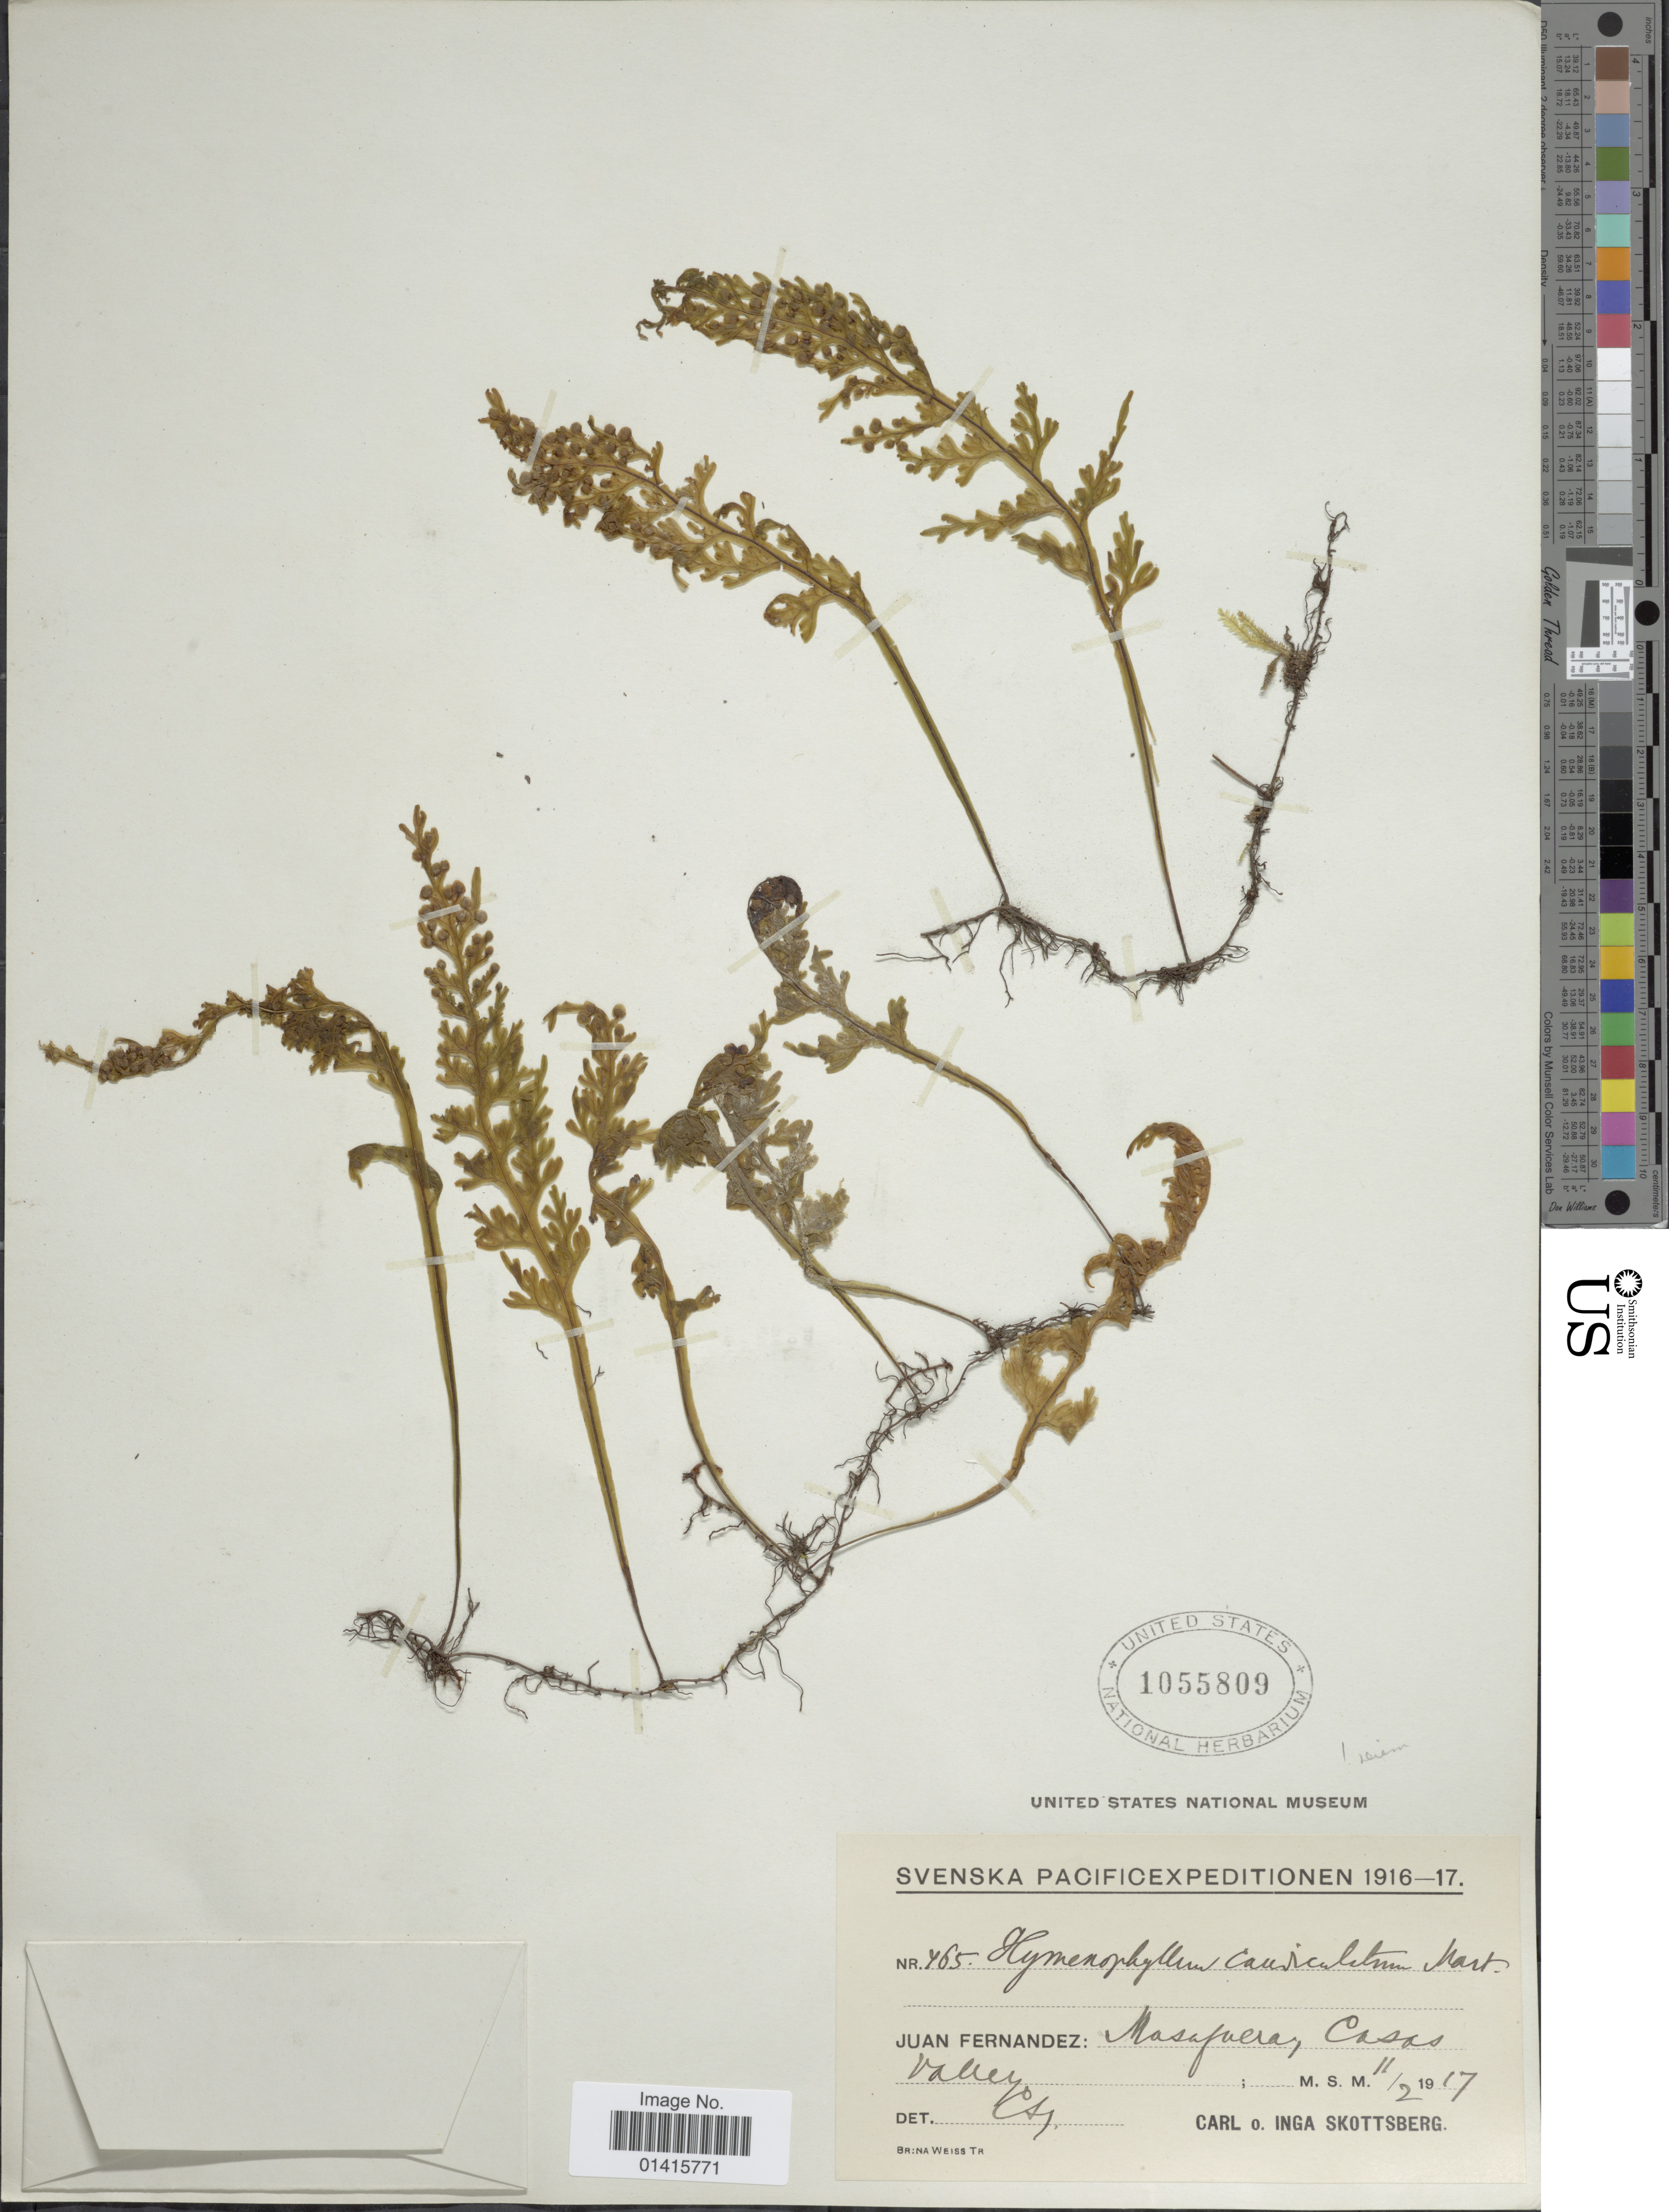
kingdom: Plantae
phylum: Tracheophyta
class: Polypodiopsida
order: Hymenophyllales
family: Hymenophyllaceae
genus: Hymenophyllum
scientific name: Hymenophyllum caudiculatum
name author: Mart.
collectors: C. Skottsberg & I. Skottsberg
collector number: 465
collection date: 1917-02-11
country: Chile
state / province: Valparaíso (V)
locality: Juan Fernandez: Masafuera Casas valley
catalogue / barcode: US 1055809